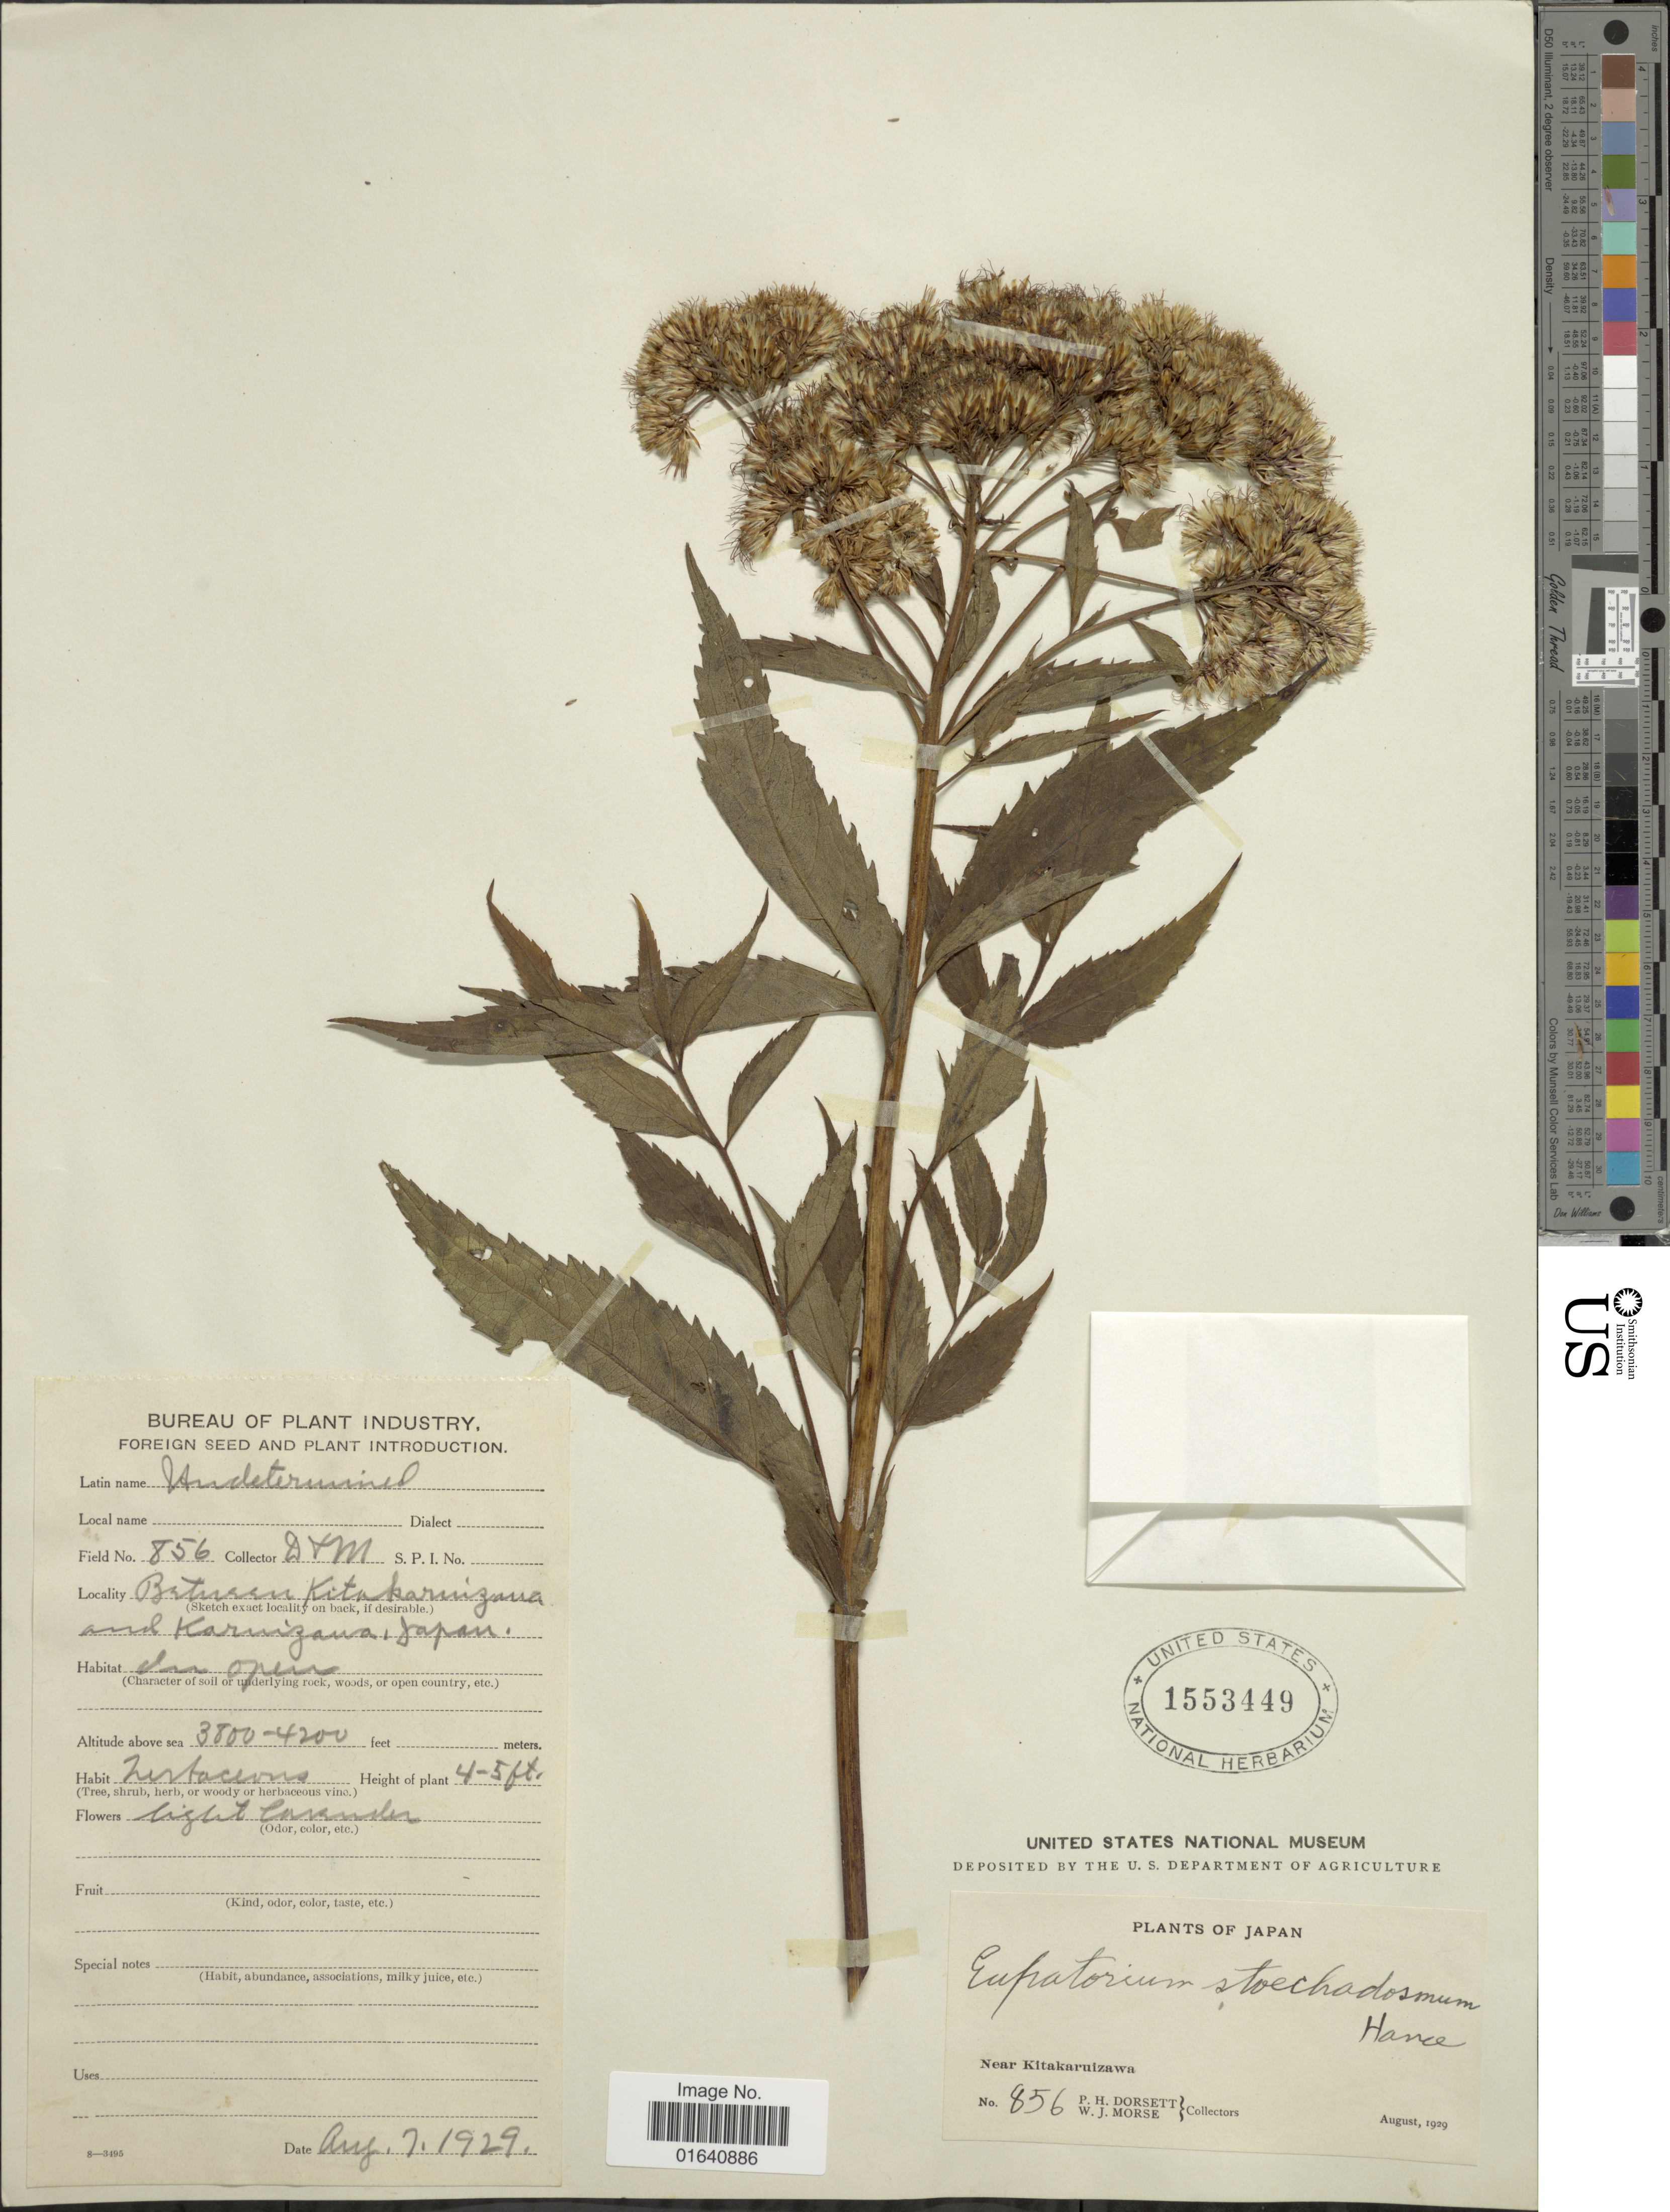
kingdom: Plantae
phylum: Tracheophyta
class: Magnoliopsida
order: Asterales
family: Asteraceae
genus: Eupatorium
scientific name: Eupatorium stoechadosmum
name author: Hance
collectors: P. H. Dorsett & W. J. Morse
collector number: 856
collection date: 1929-08-07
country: Japan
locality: Between Kitakaruizana and Karnizawa, Near Kitakaruizawa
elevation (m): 1158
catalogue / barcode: US 1553449